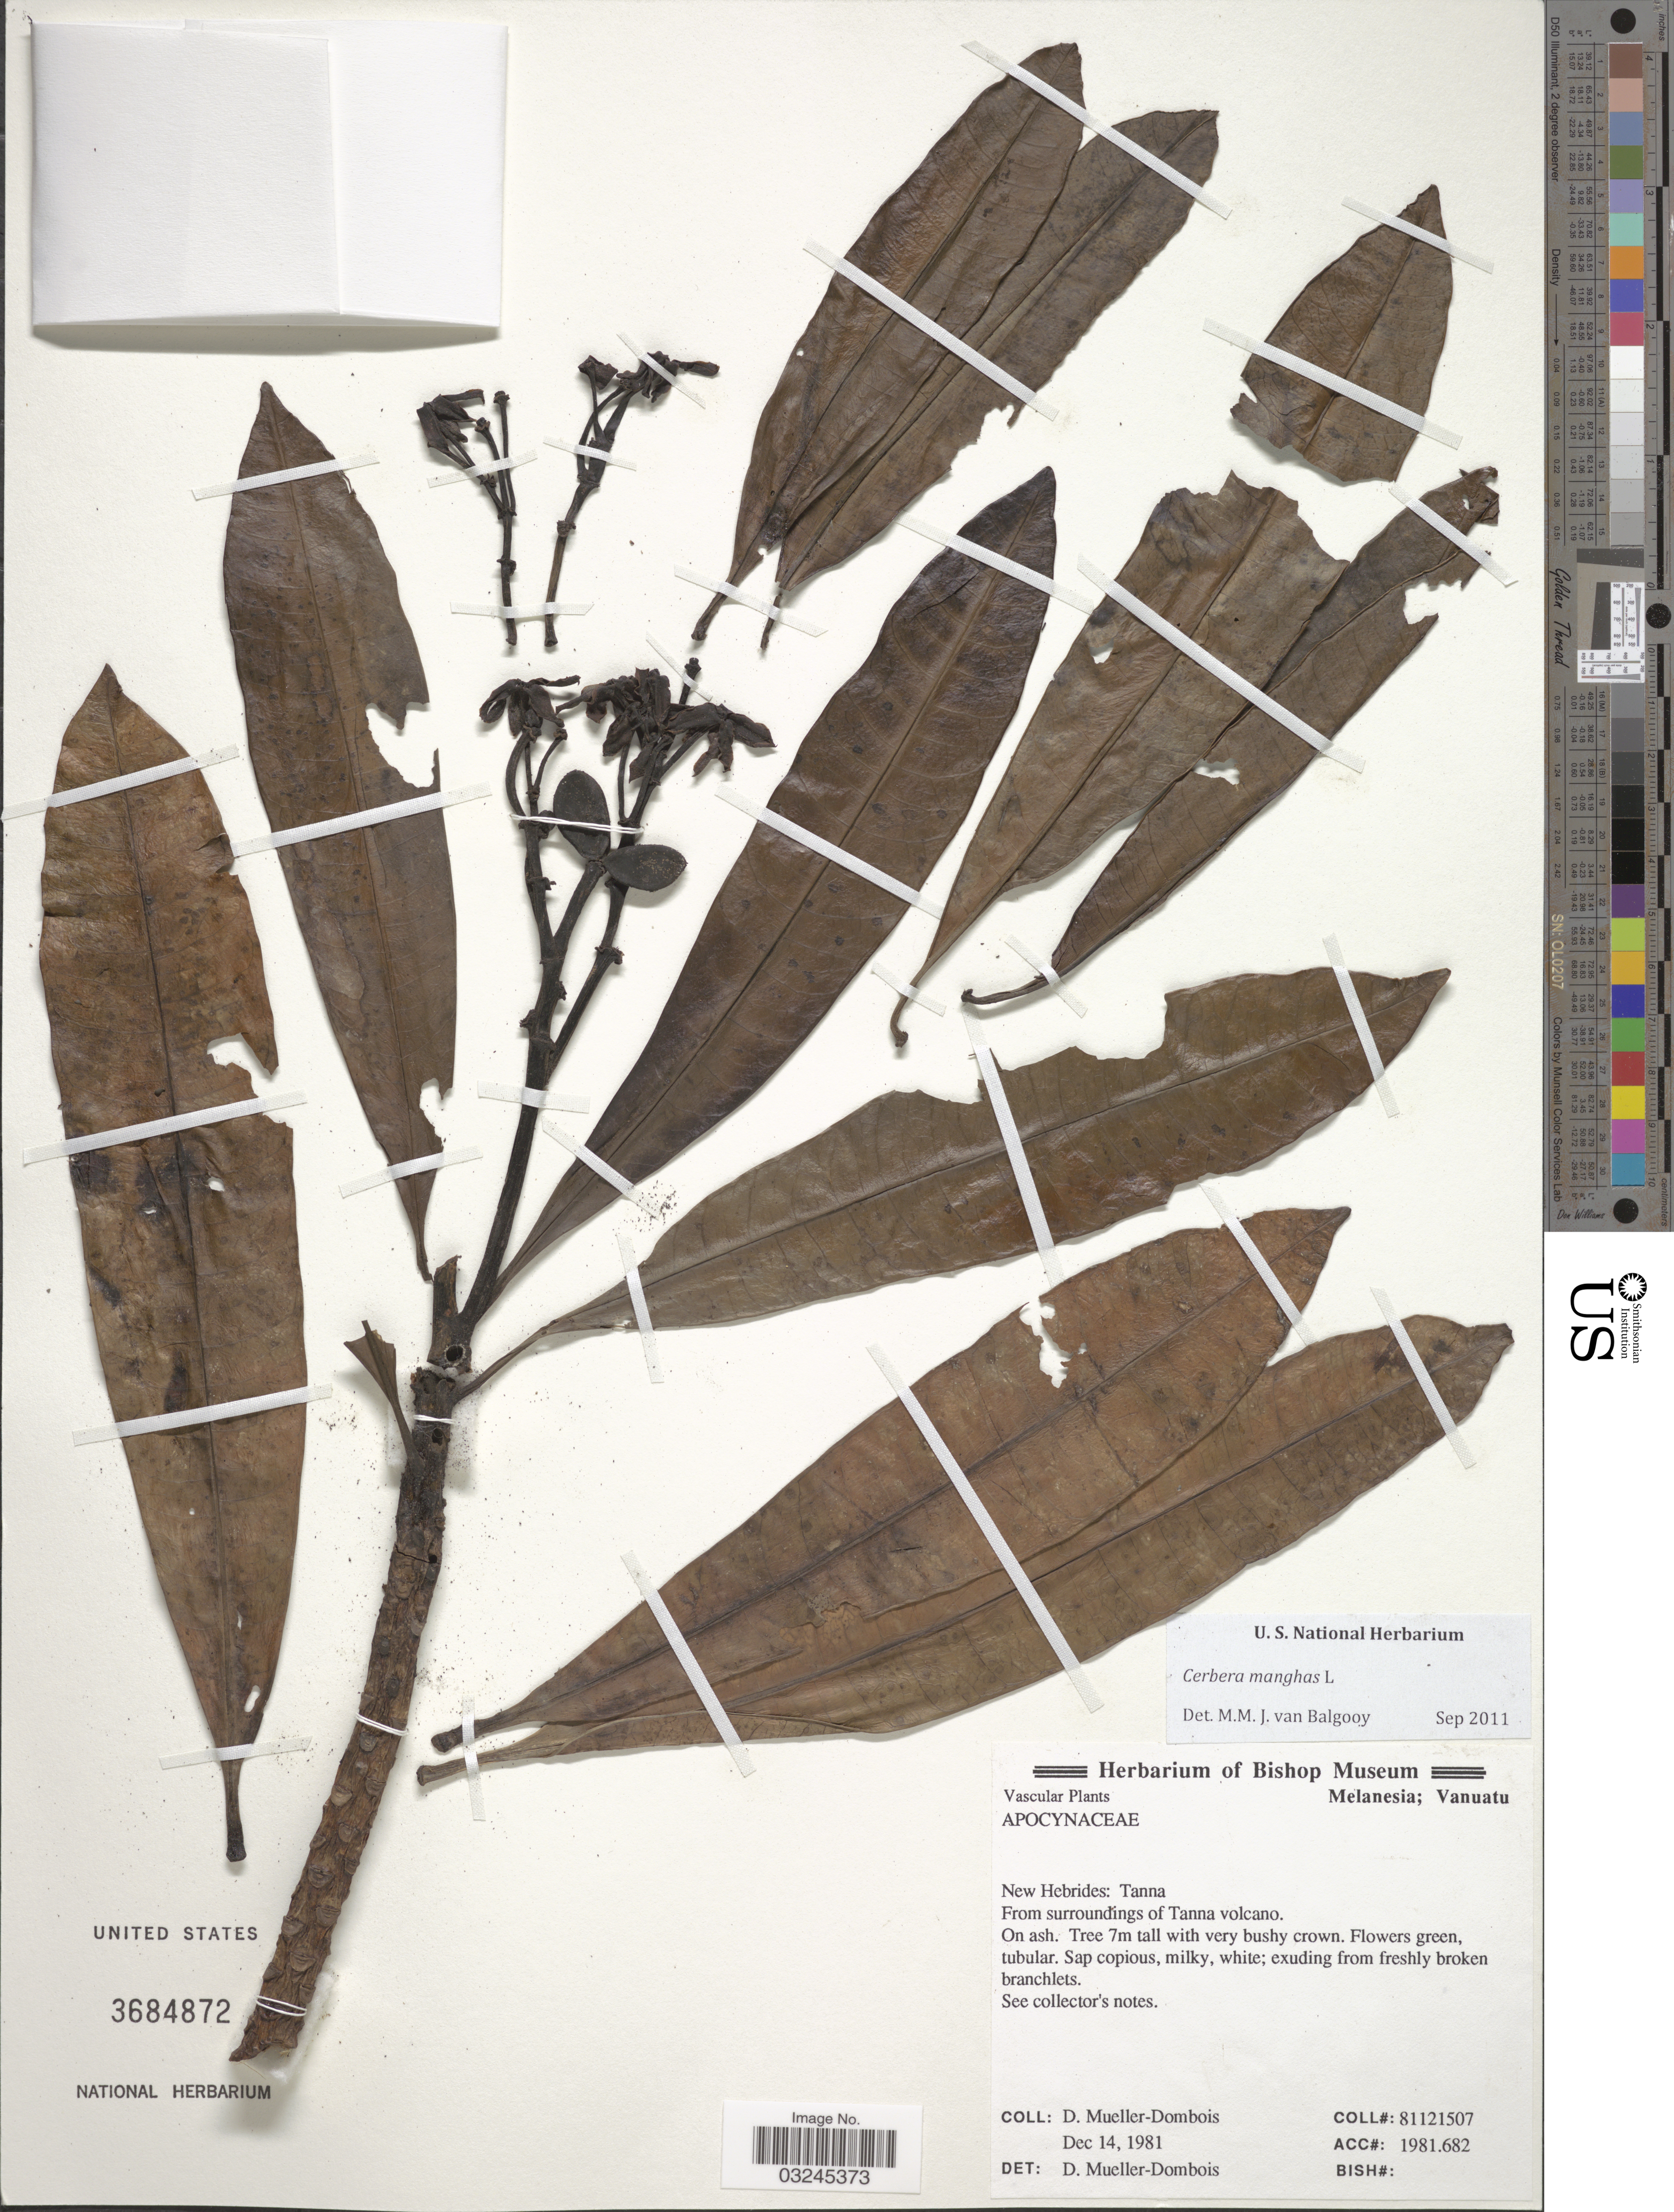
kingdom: Plantae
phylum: Tracheophyta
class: Magnoliopsida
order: Gentianales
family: Apocynaceae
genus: Cerbera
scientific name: Cerbera manghas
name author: L.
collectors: D. Mueller-Dombois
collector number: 81121507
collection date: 1981-12-14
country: Vanuatu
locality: Melanesia. New Hebrides: Tanna. From surroundings of Tanna volcano.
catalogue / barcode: US 3684872